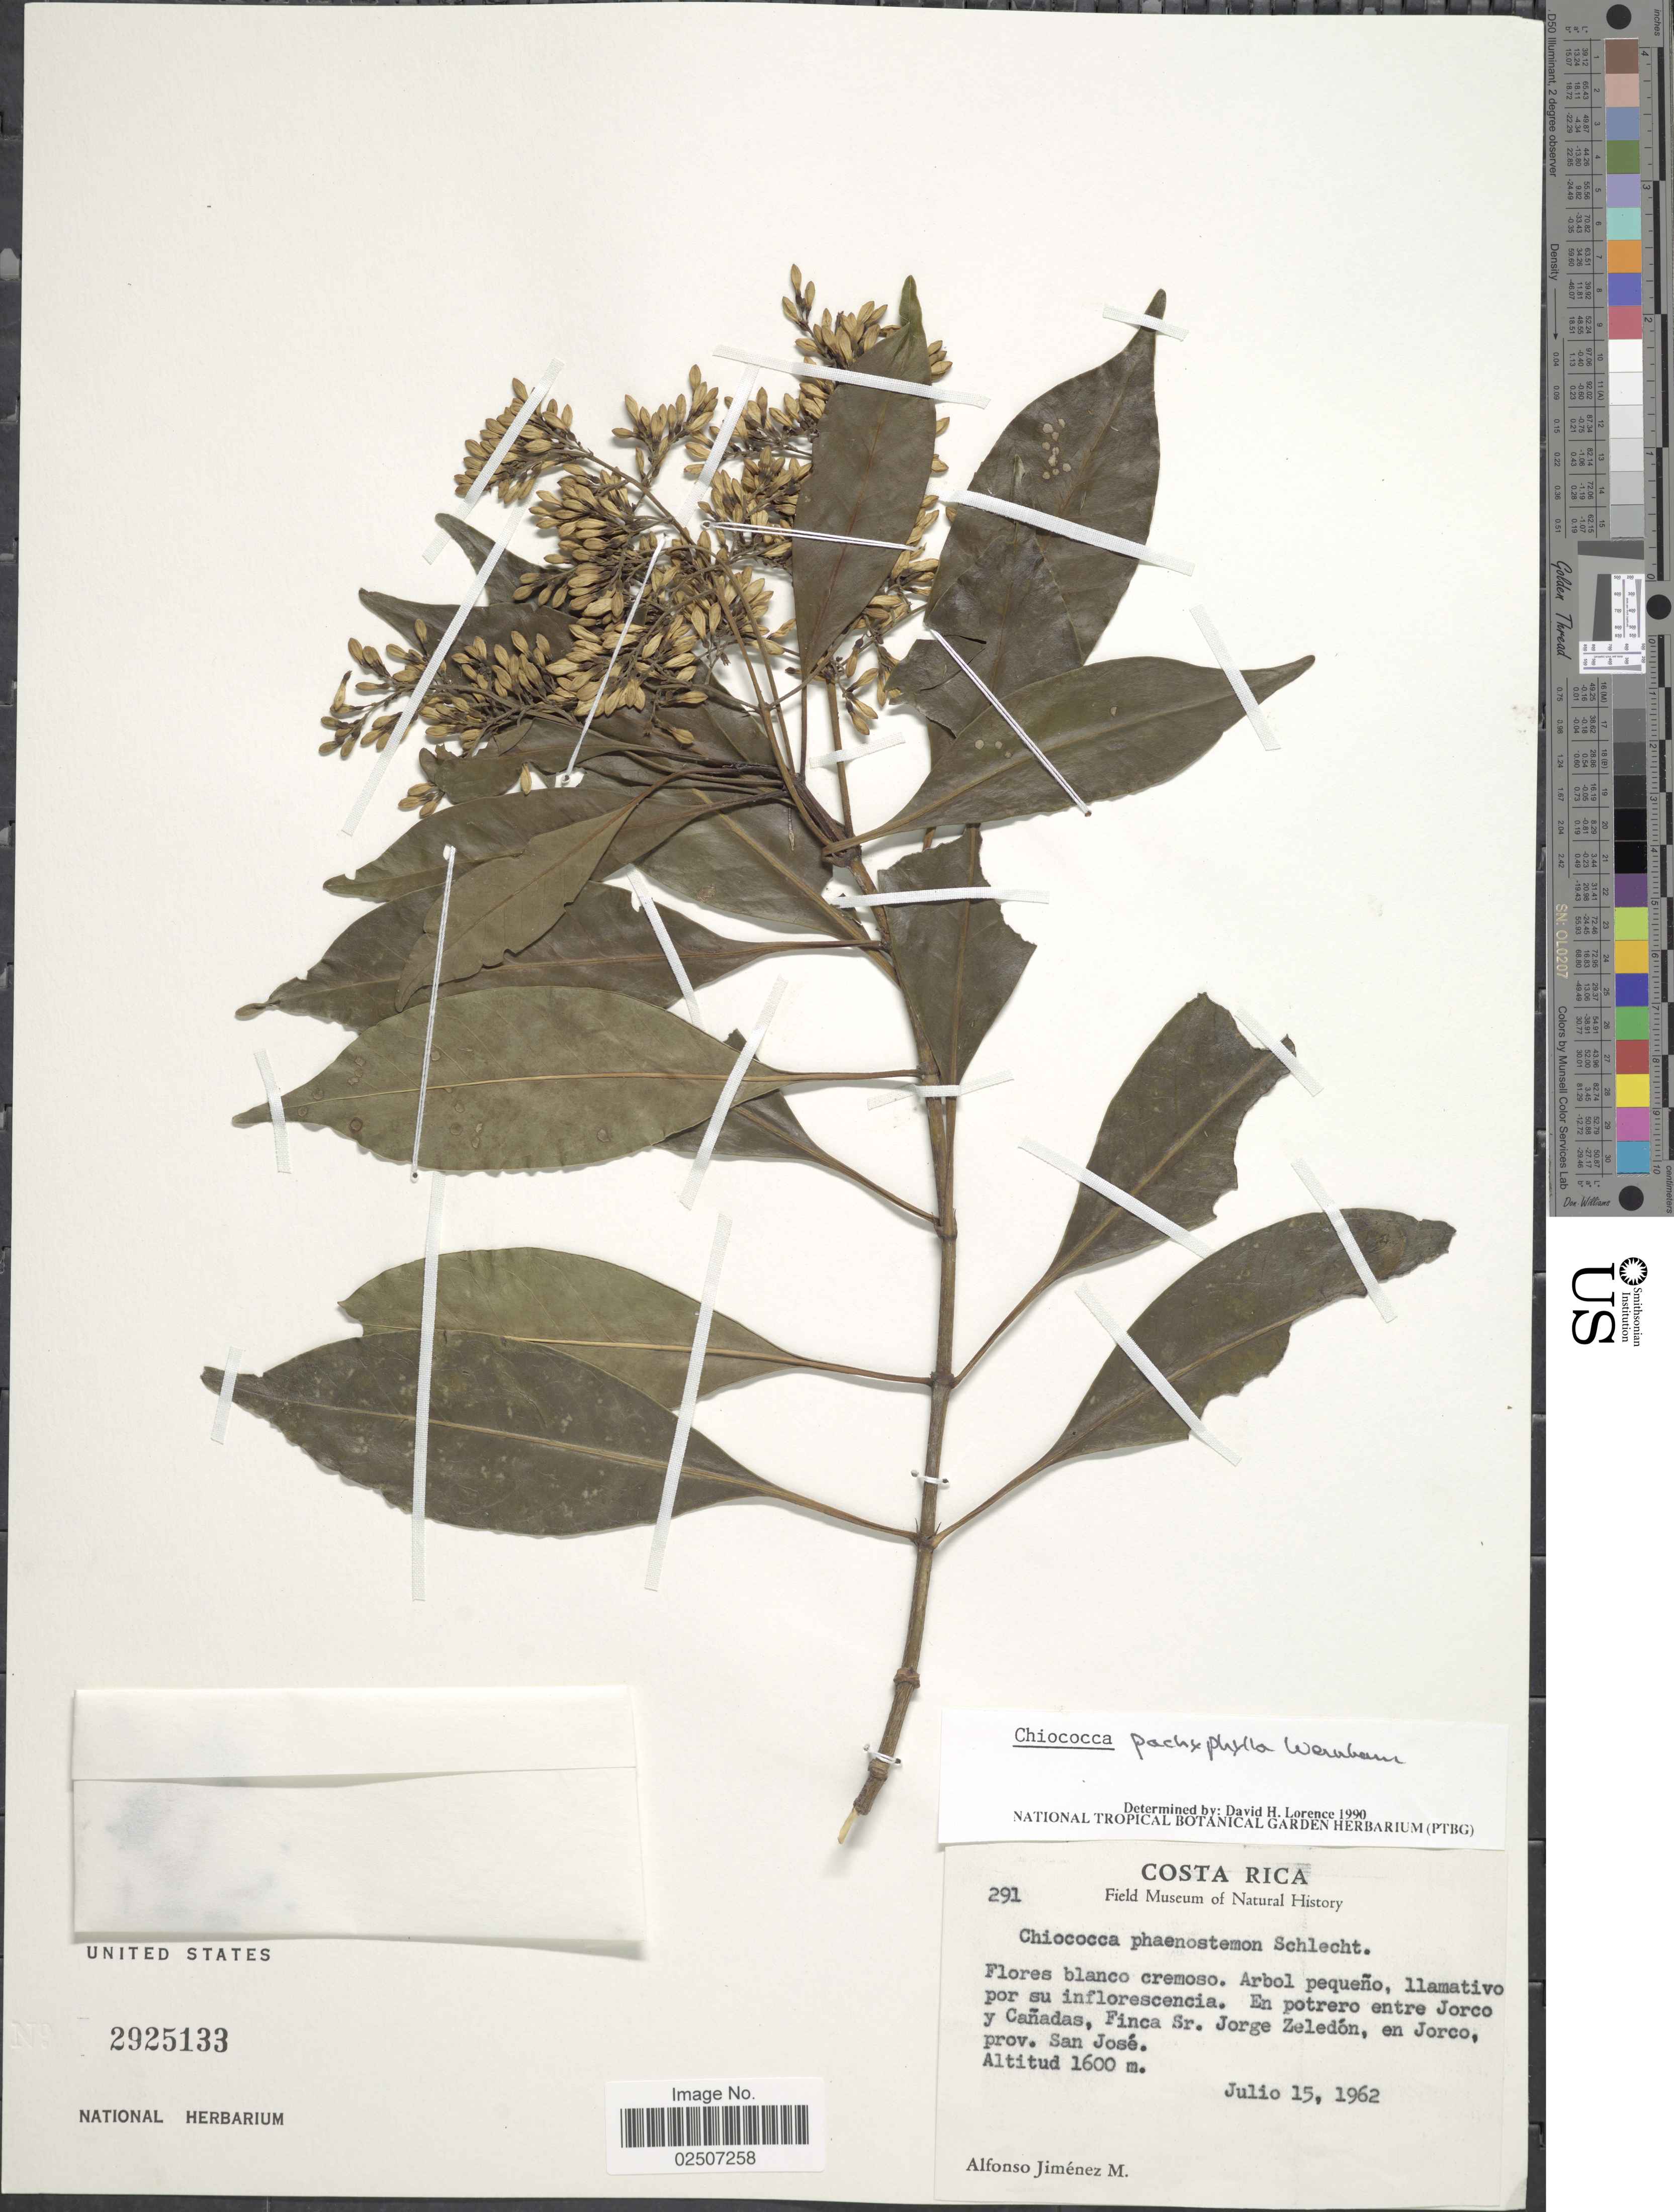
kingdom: Plantae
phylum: Tracheophyta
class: Magnoliopsida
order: Gentianales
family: Rubiaceae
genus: Chiococca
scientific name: Chiococca pachyphylla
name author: Wernham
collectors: A. Jimenez M.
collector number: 291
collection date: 1962-07-15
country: Costa Rica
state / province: San José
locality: En potrero entre Jorco y Canadas, Finca Sr. Jorge Zeledon, en Jorco, prov. San Jose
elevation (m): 1600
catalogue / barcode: US 2925133